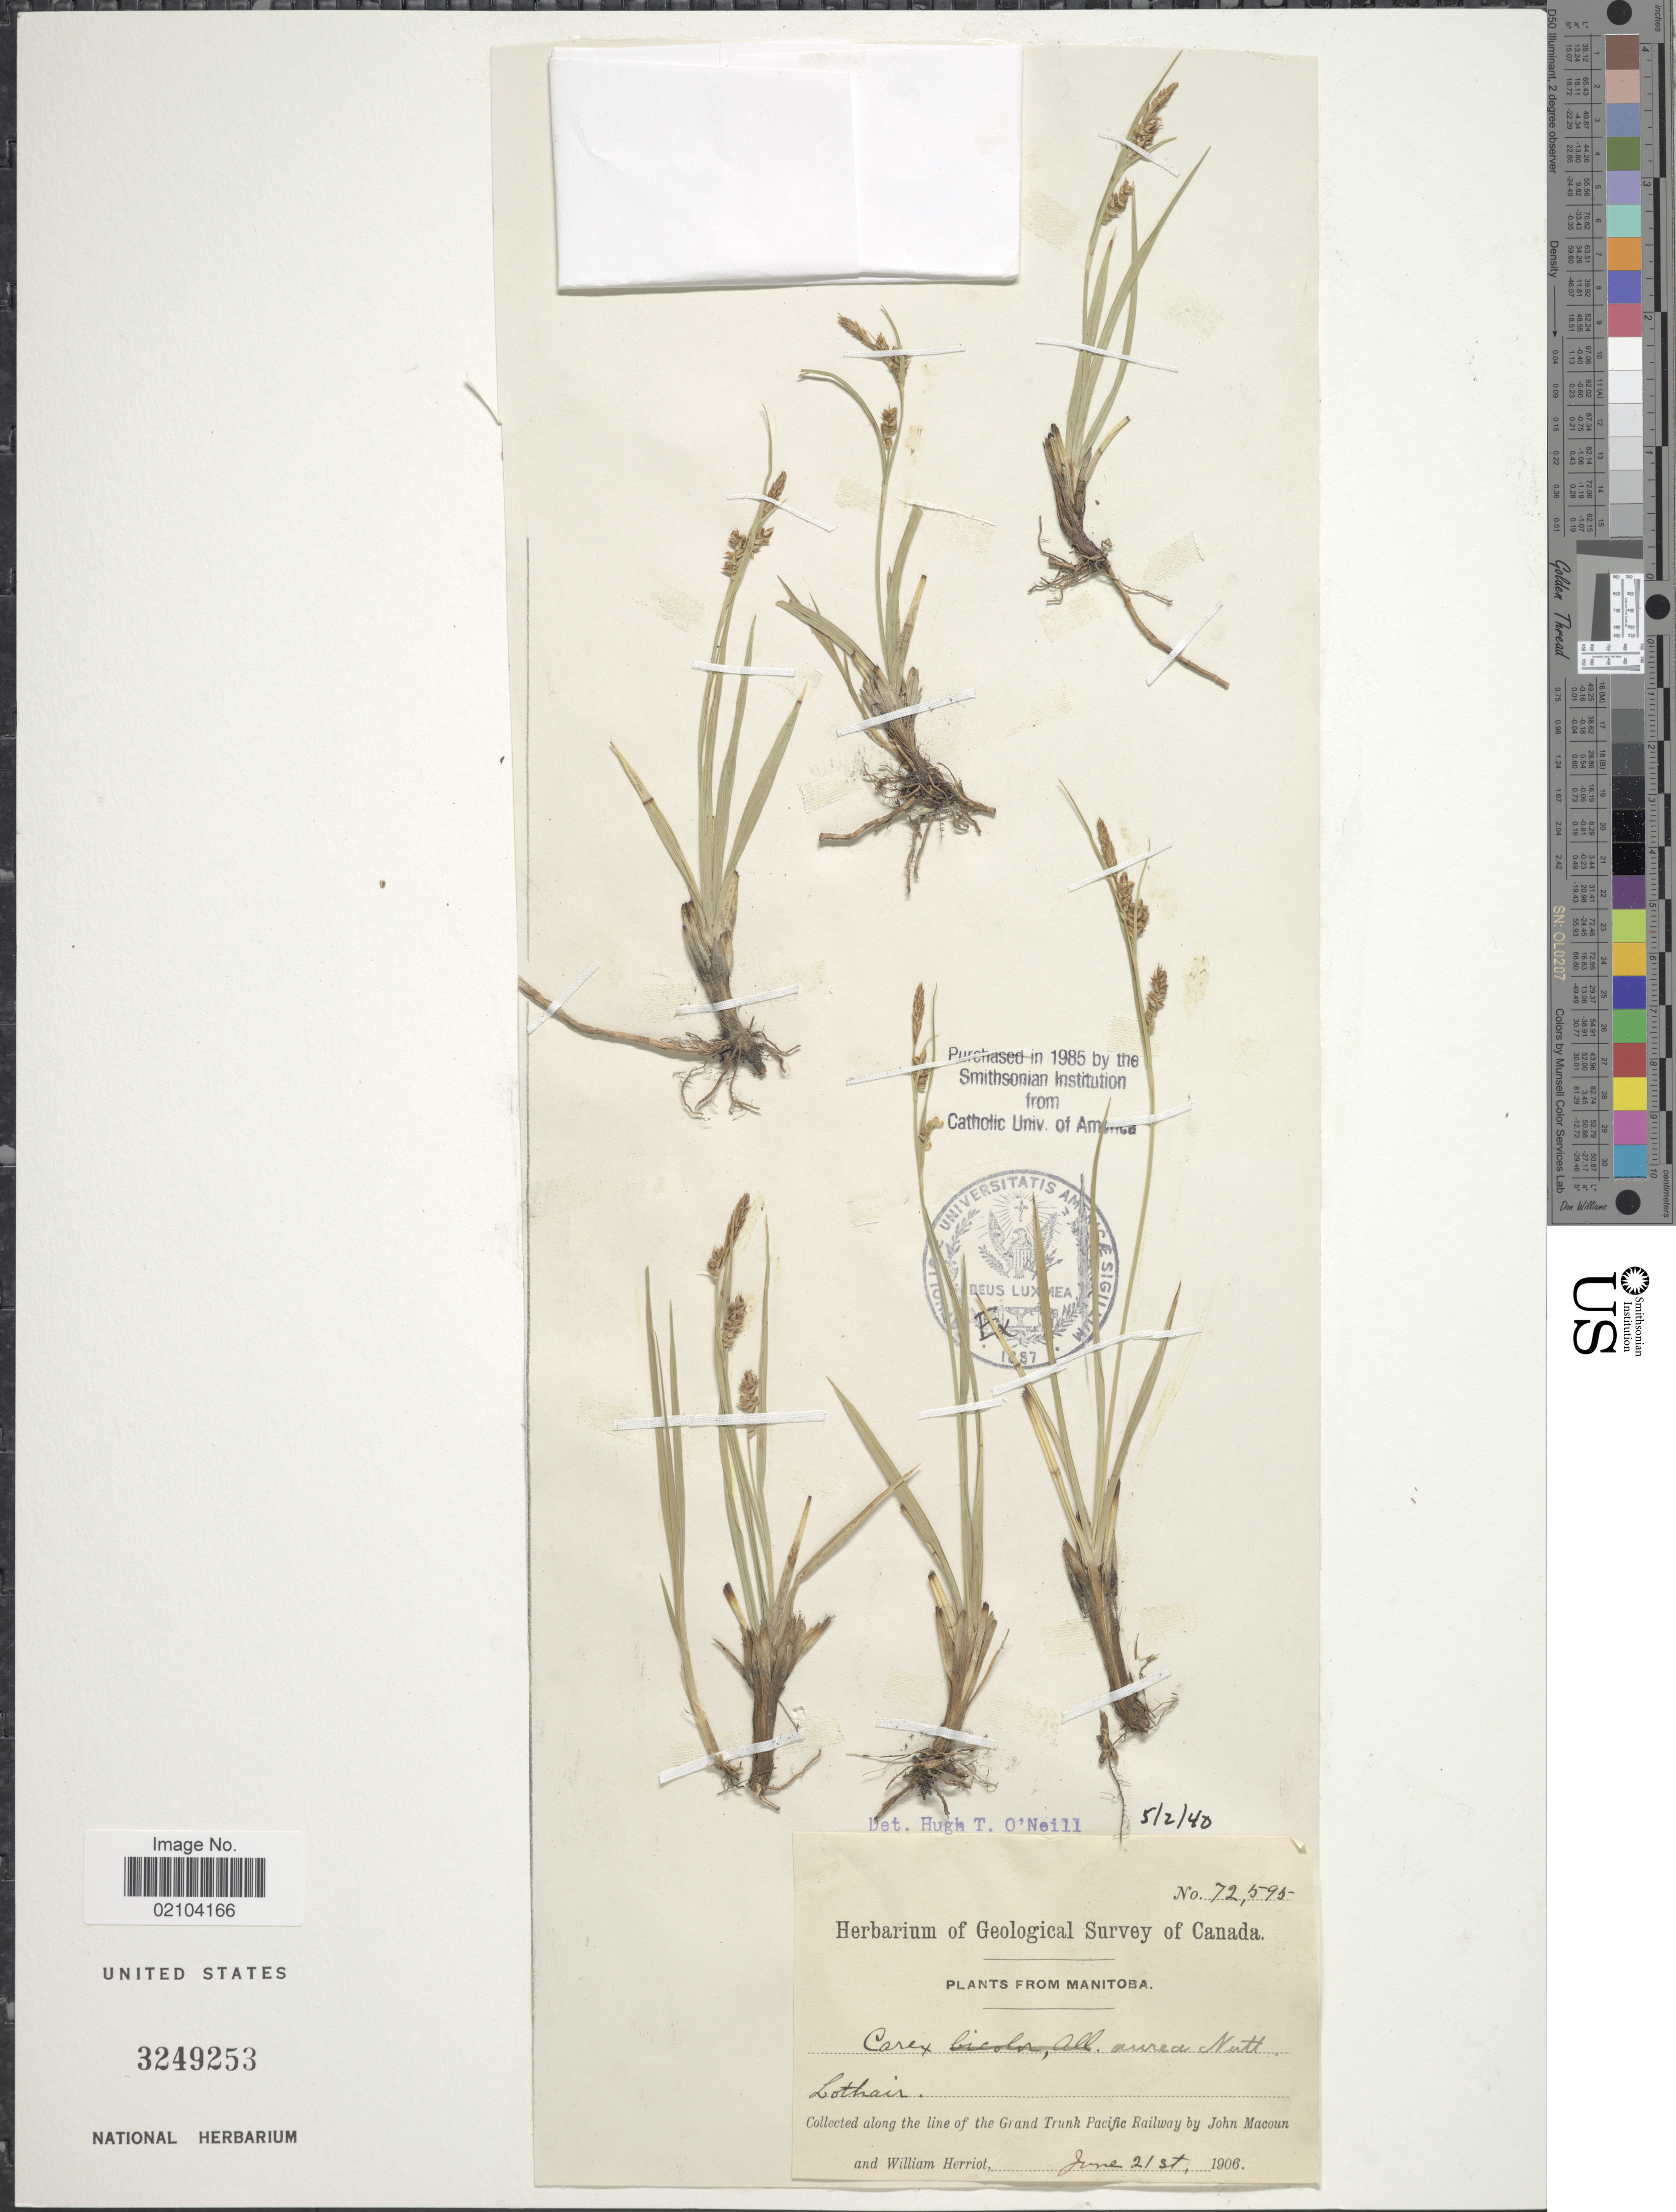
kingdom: Plantae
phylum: Tracheophyta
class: Liliopsida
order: Poales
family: Cyperaceae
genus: Carex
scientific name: Carex aurea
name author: Nutt.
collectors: J. Macoun & W. Herriot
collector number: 72595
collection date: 1906-06-21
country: Canada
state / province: Manitoba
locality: Along the line of the Grand Trunk Pacific Railway.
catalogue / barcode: US 3249253